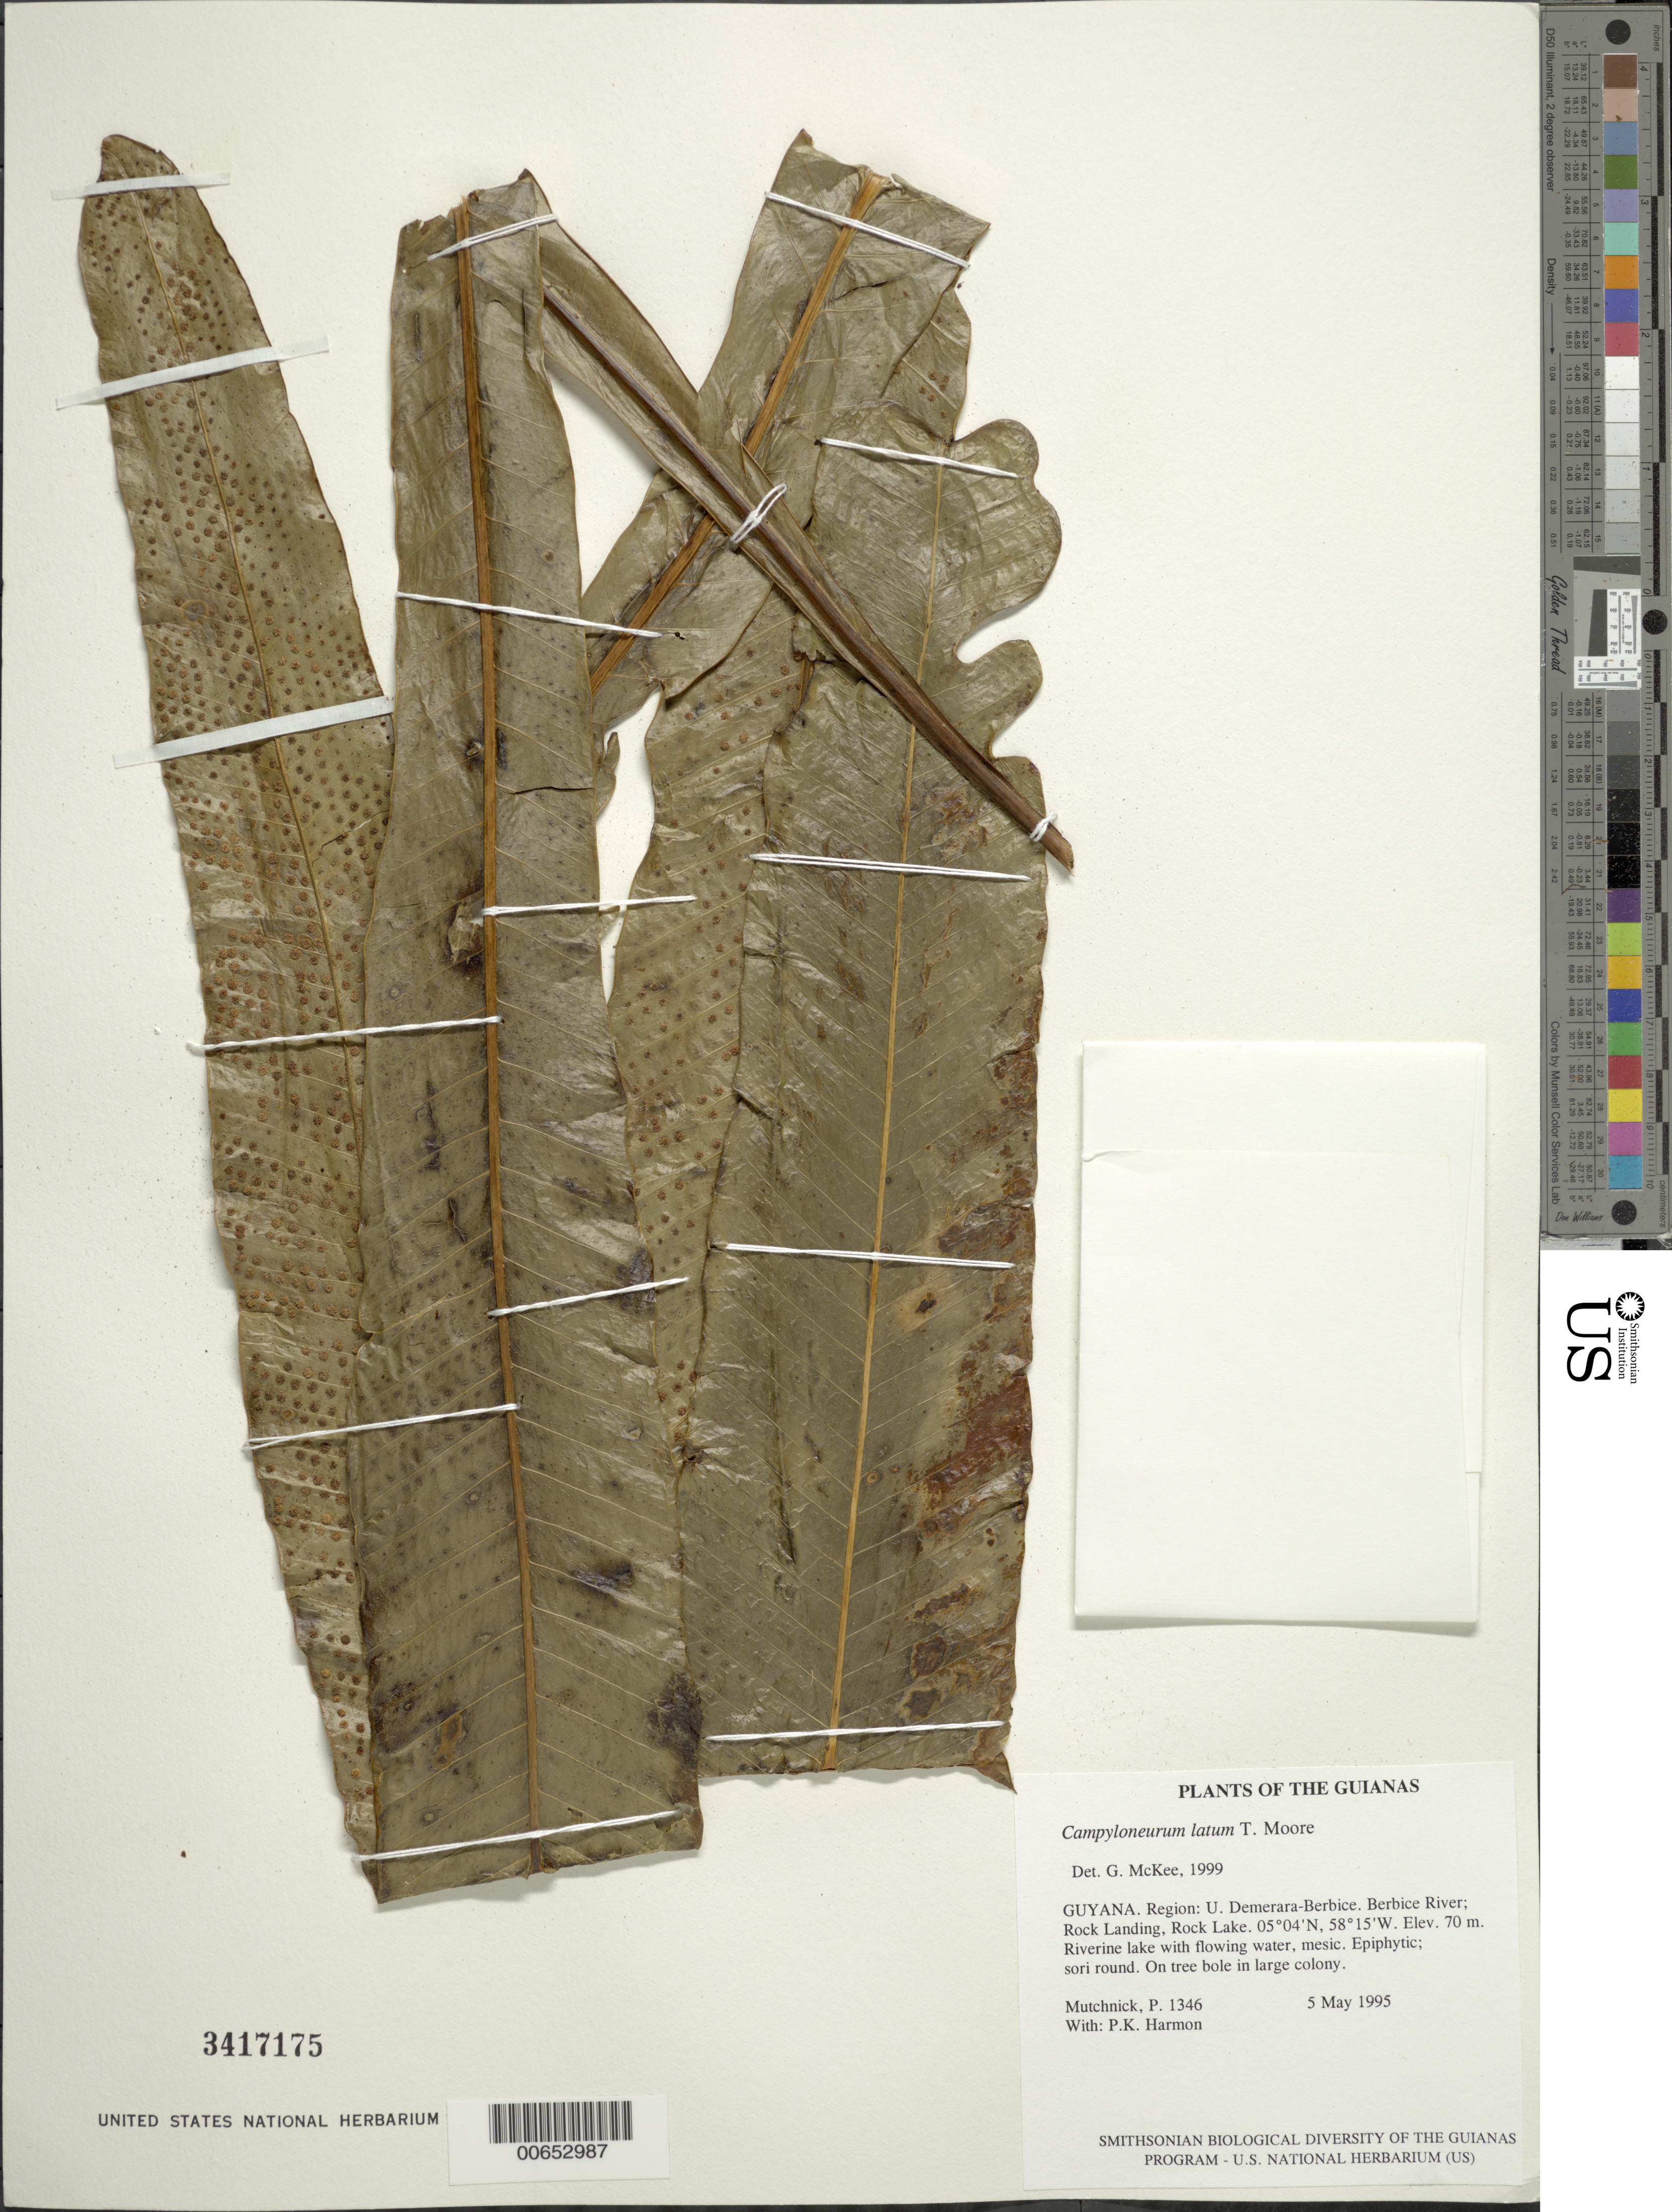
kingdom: Plantae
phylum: Tracheophyta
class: Polypodiopsida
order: Polypodiales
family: Polypodiaceae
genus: Campyloneurum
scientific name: Campyloneurum latum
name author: T. Moore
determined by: McKee, G. S., (US), NMNH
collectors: P. Mutchnick & P. Harmon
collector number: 1346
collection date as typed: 5 May 1995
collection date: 1995-05-05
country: Guyana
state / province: U. Demerara-Berbice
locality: Berbice River; Rock Landing, Rock Lake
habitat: Riverine lake with flowing water, mesic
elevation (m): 70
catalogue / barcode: US 3417175